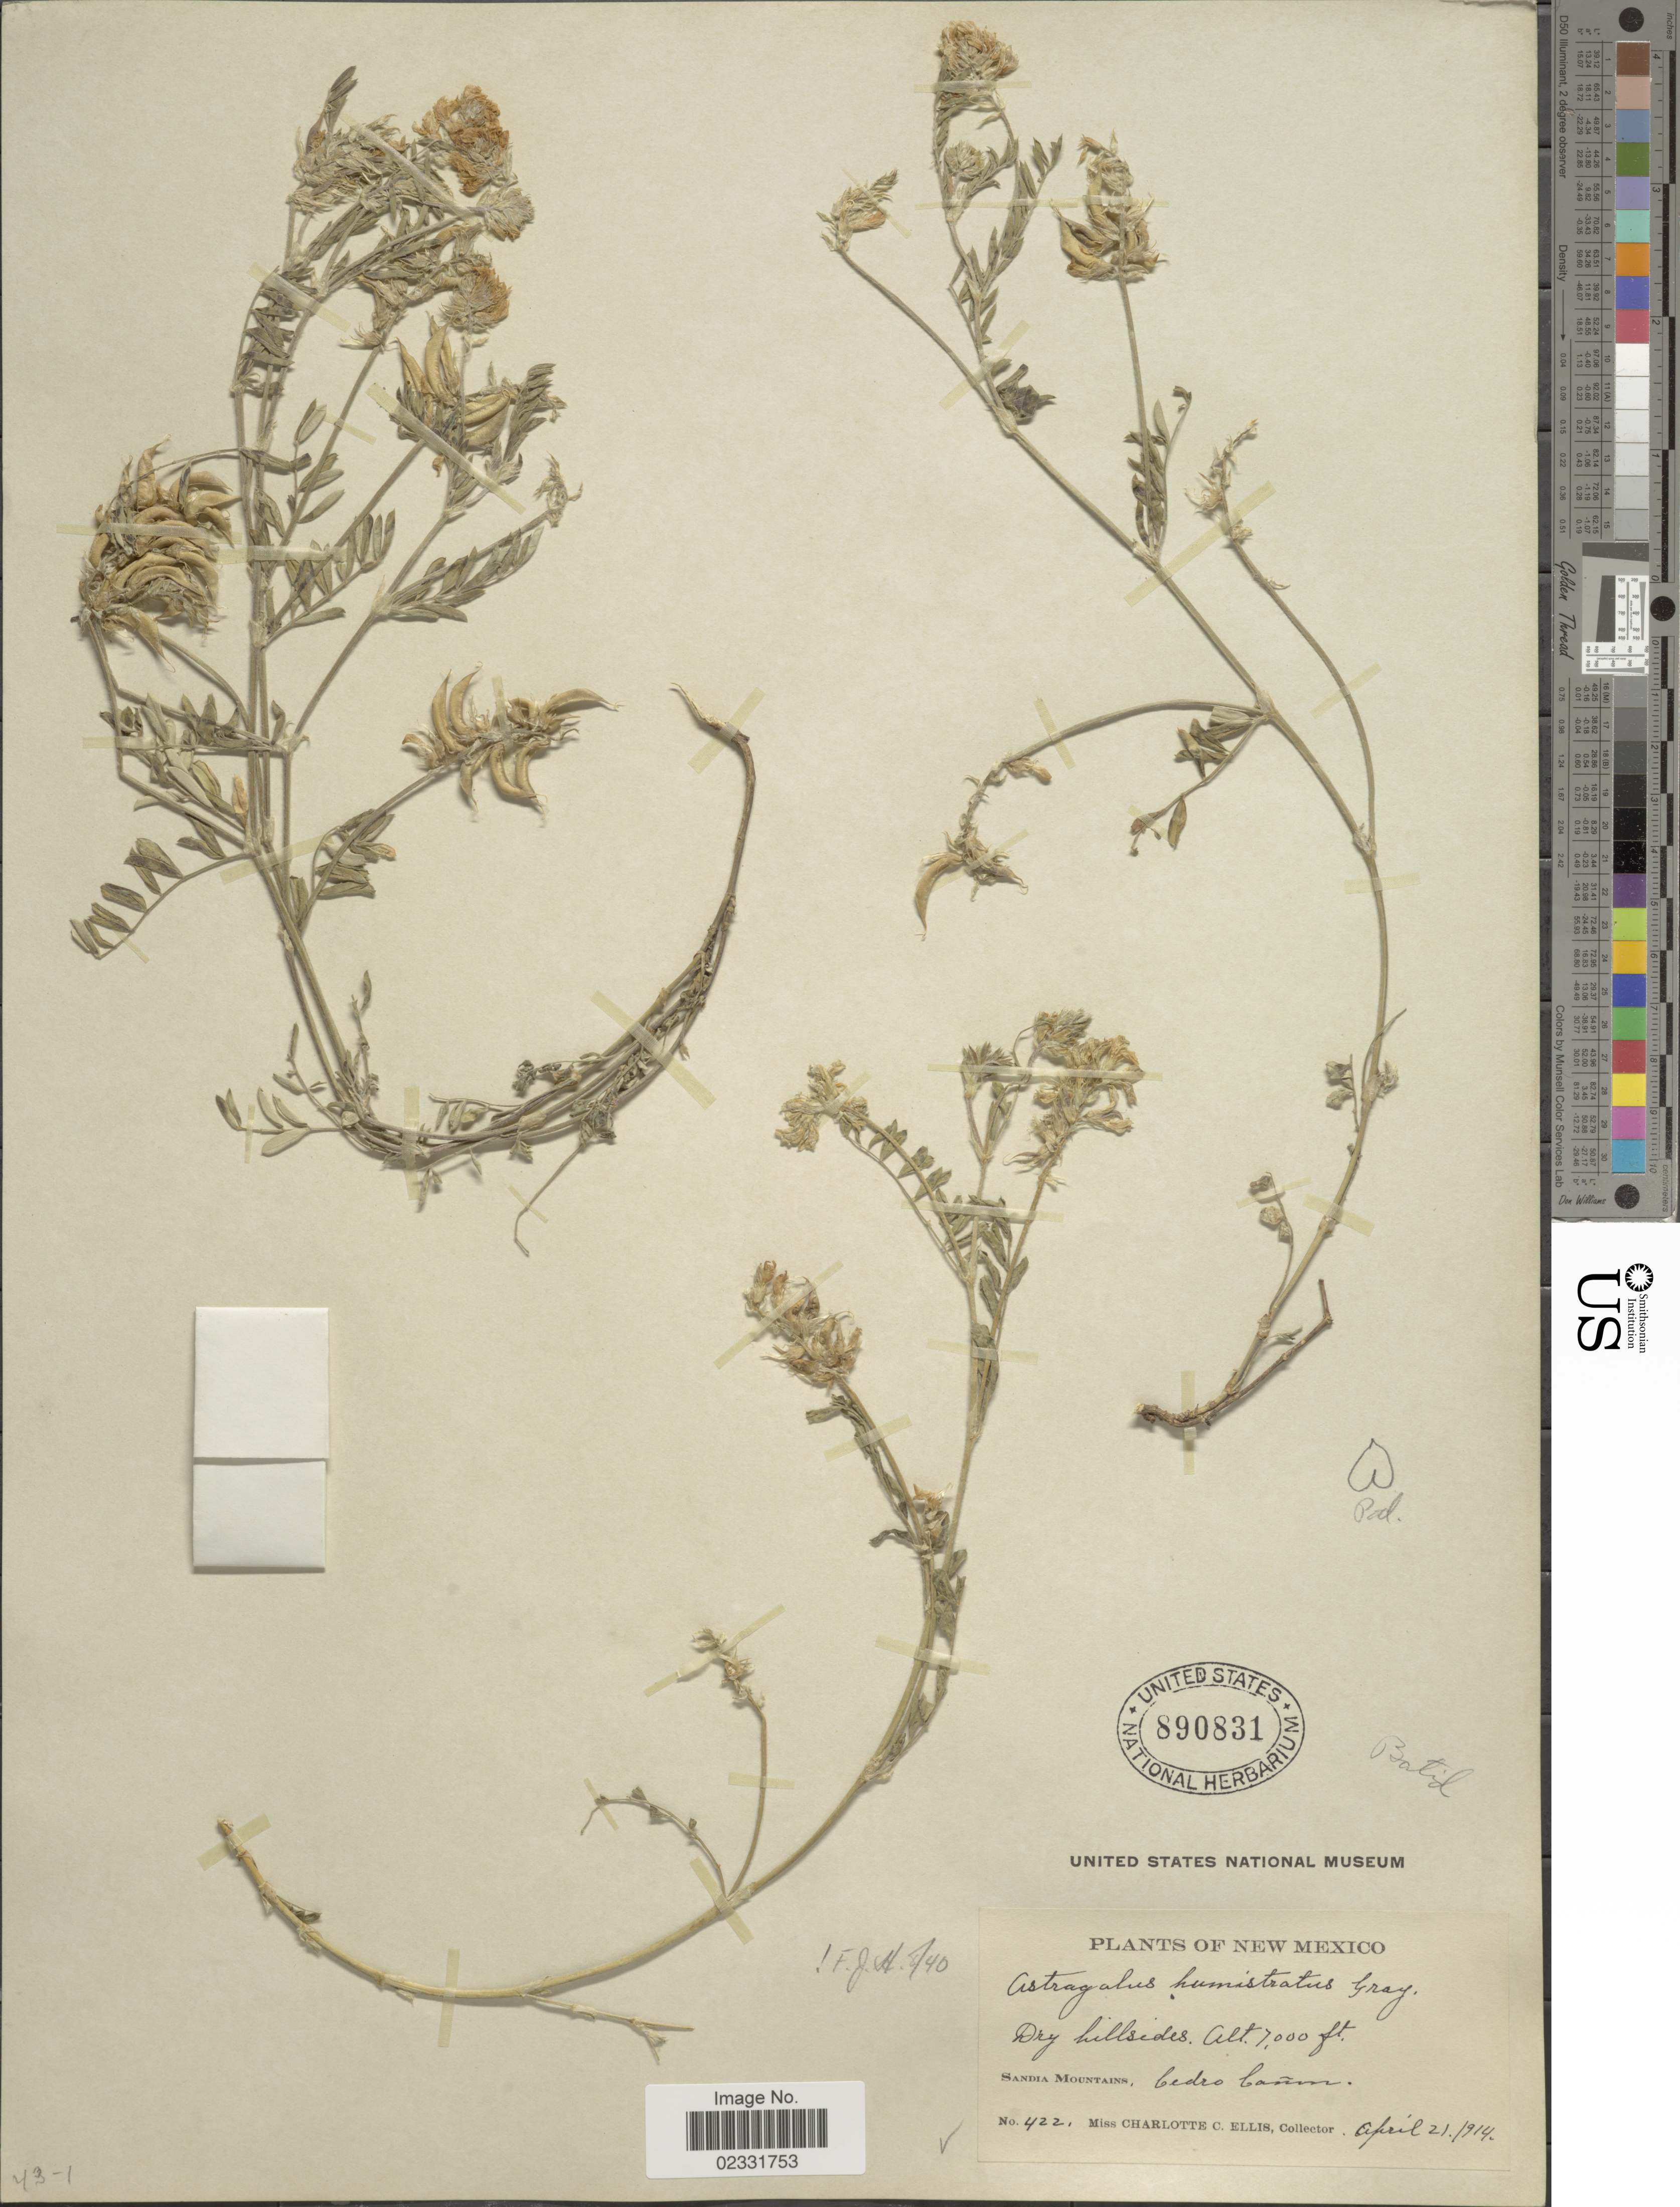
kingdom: Plantae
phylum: Tracheophyta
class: Magnoliopsida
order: Fabales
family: Fabaceae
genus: Astragalus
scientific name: Astragalus humistratus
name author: A. Gray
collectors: C. C. Ellis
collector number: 422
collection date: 1914-04-21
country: United States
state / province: New Mexico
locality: Dry hillsides, Sandia Mountains, Cedro Canon.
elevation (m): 2134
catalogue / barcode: US 890831